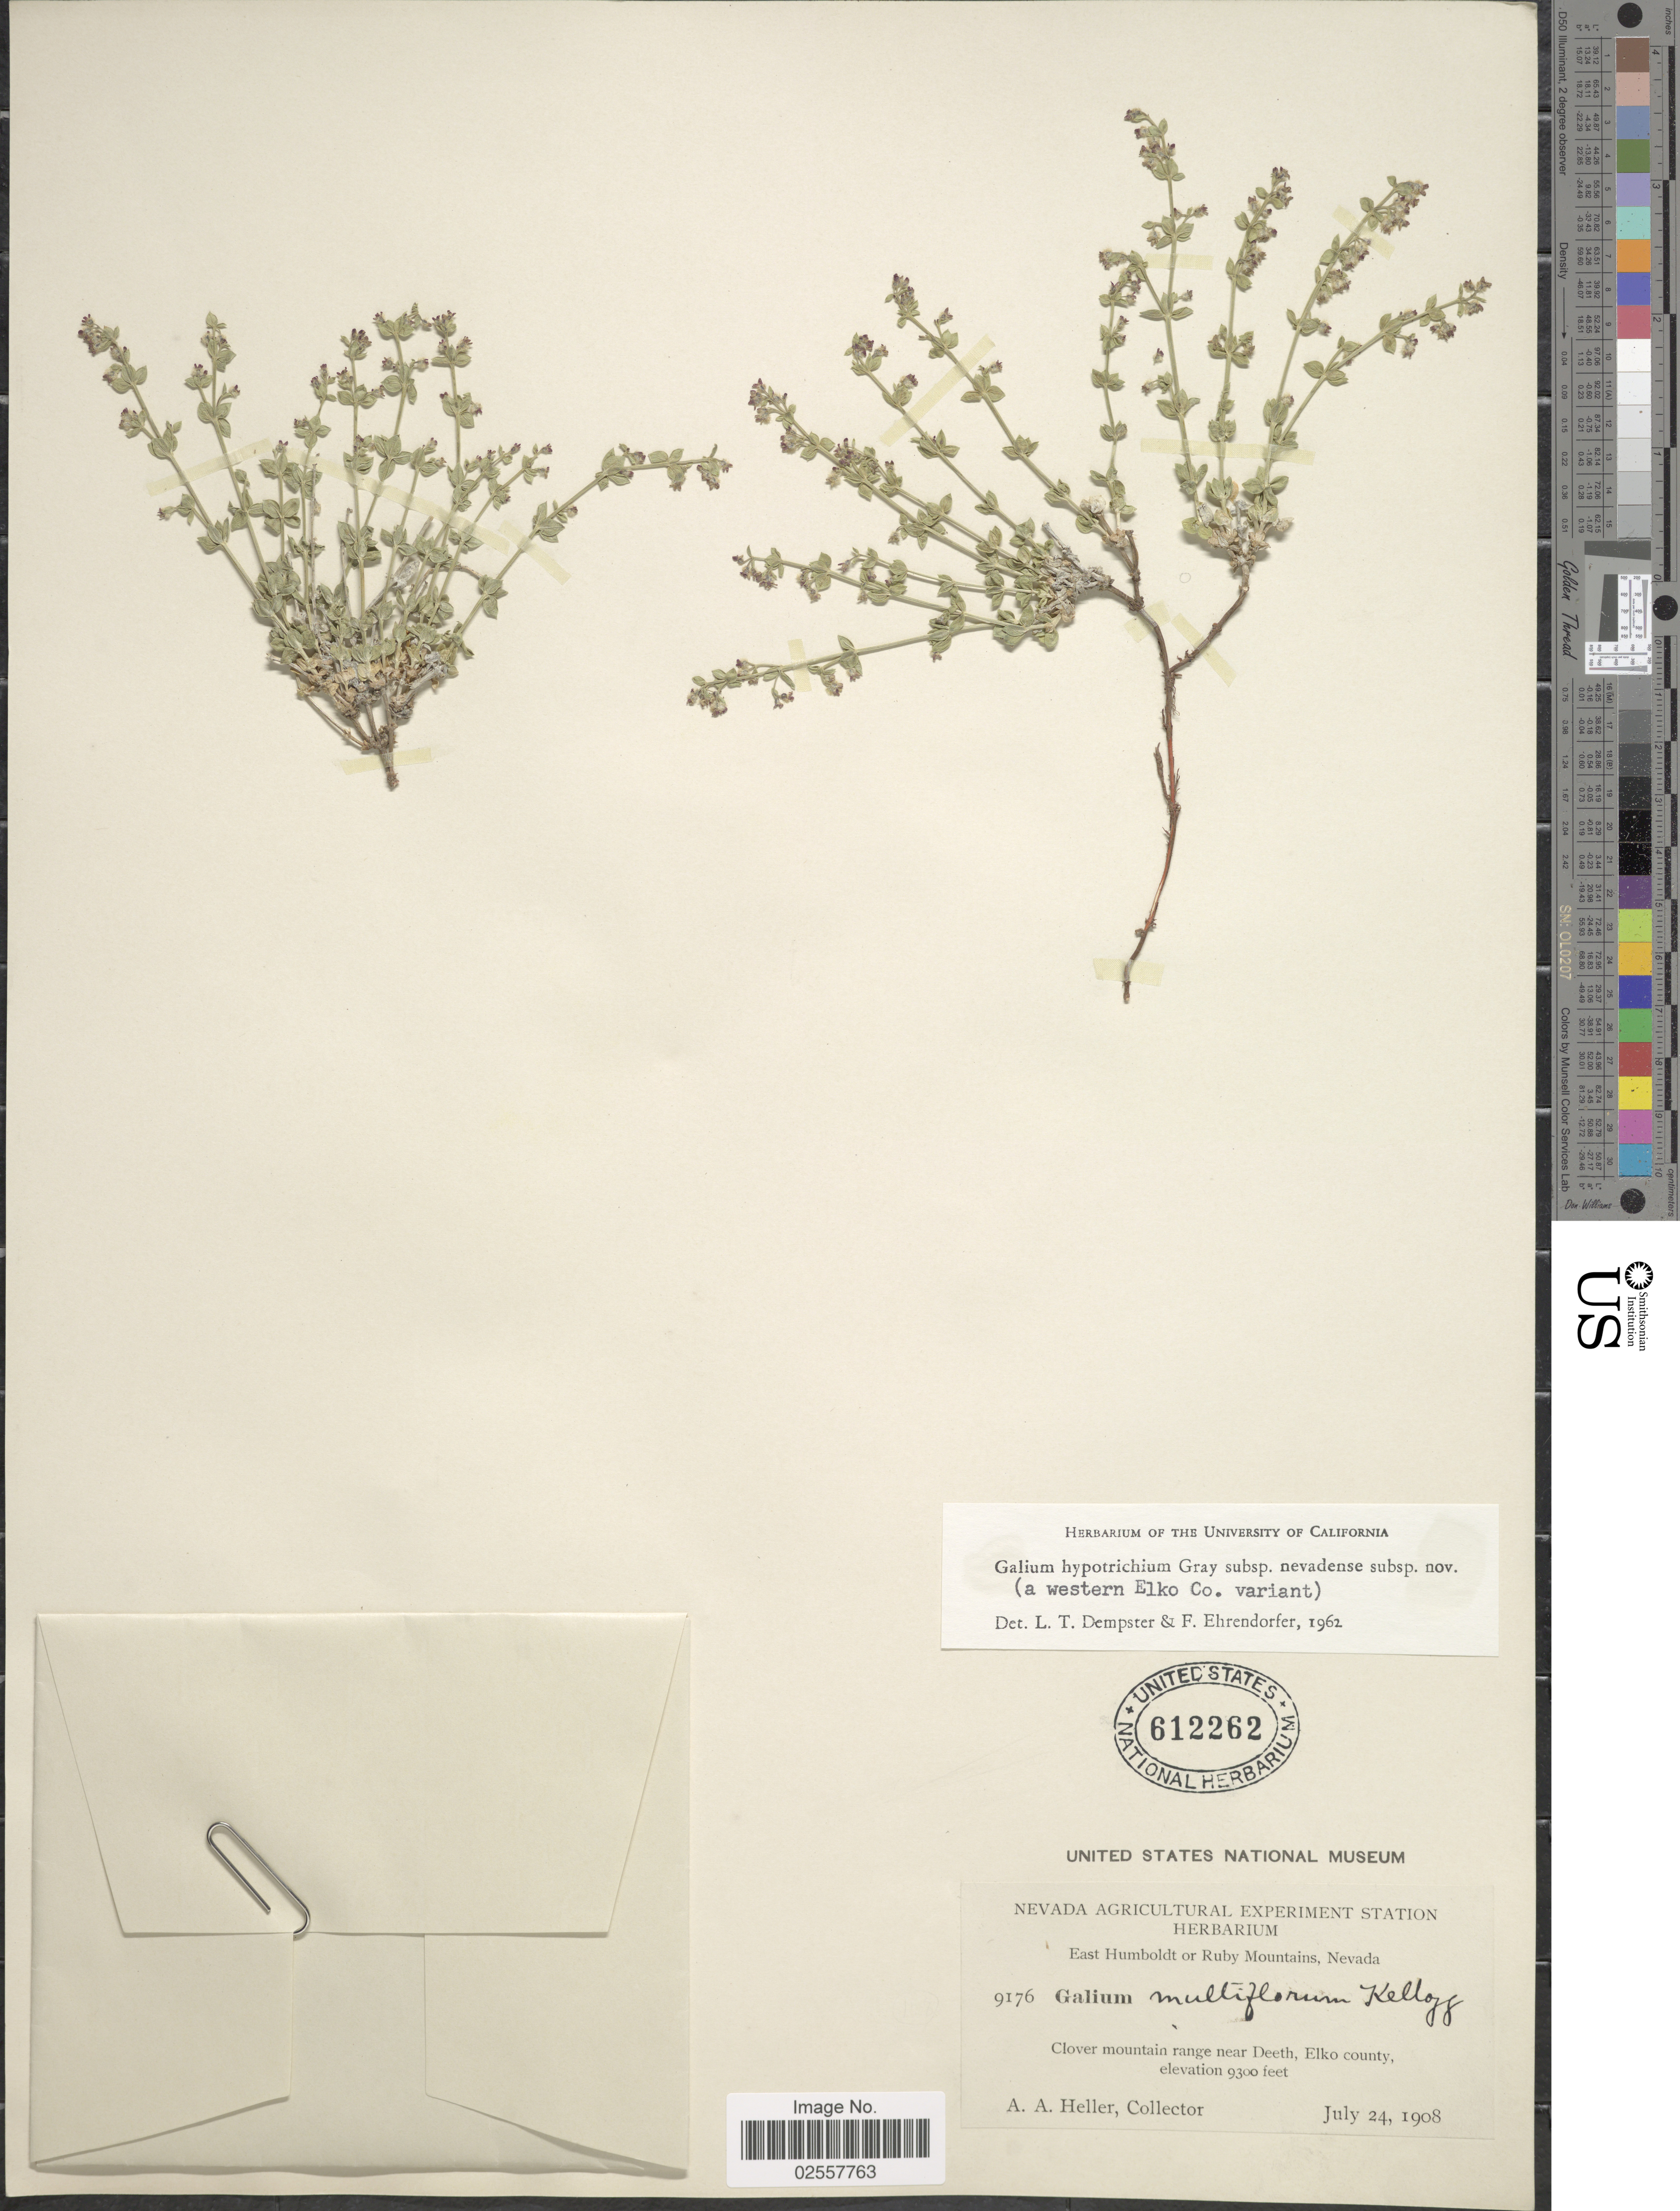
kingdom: Plantae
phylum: Tracheophyta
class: Magnoliopsida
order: Gentianales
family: Rubiaceae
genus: Galium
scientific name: Galium hypotrichium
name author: A. Gray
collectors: A. A. Heller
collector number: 9176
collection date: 1908-07-24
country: United States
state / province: Nevada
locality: East Humboldt or Ruby Mountains. Clover mountain range near Deeth, Elko county.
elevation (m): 2835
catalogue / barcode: US 612262